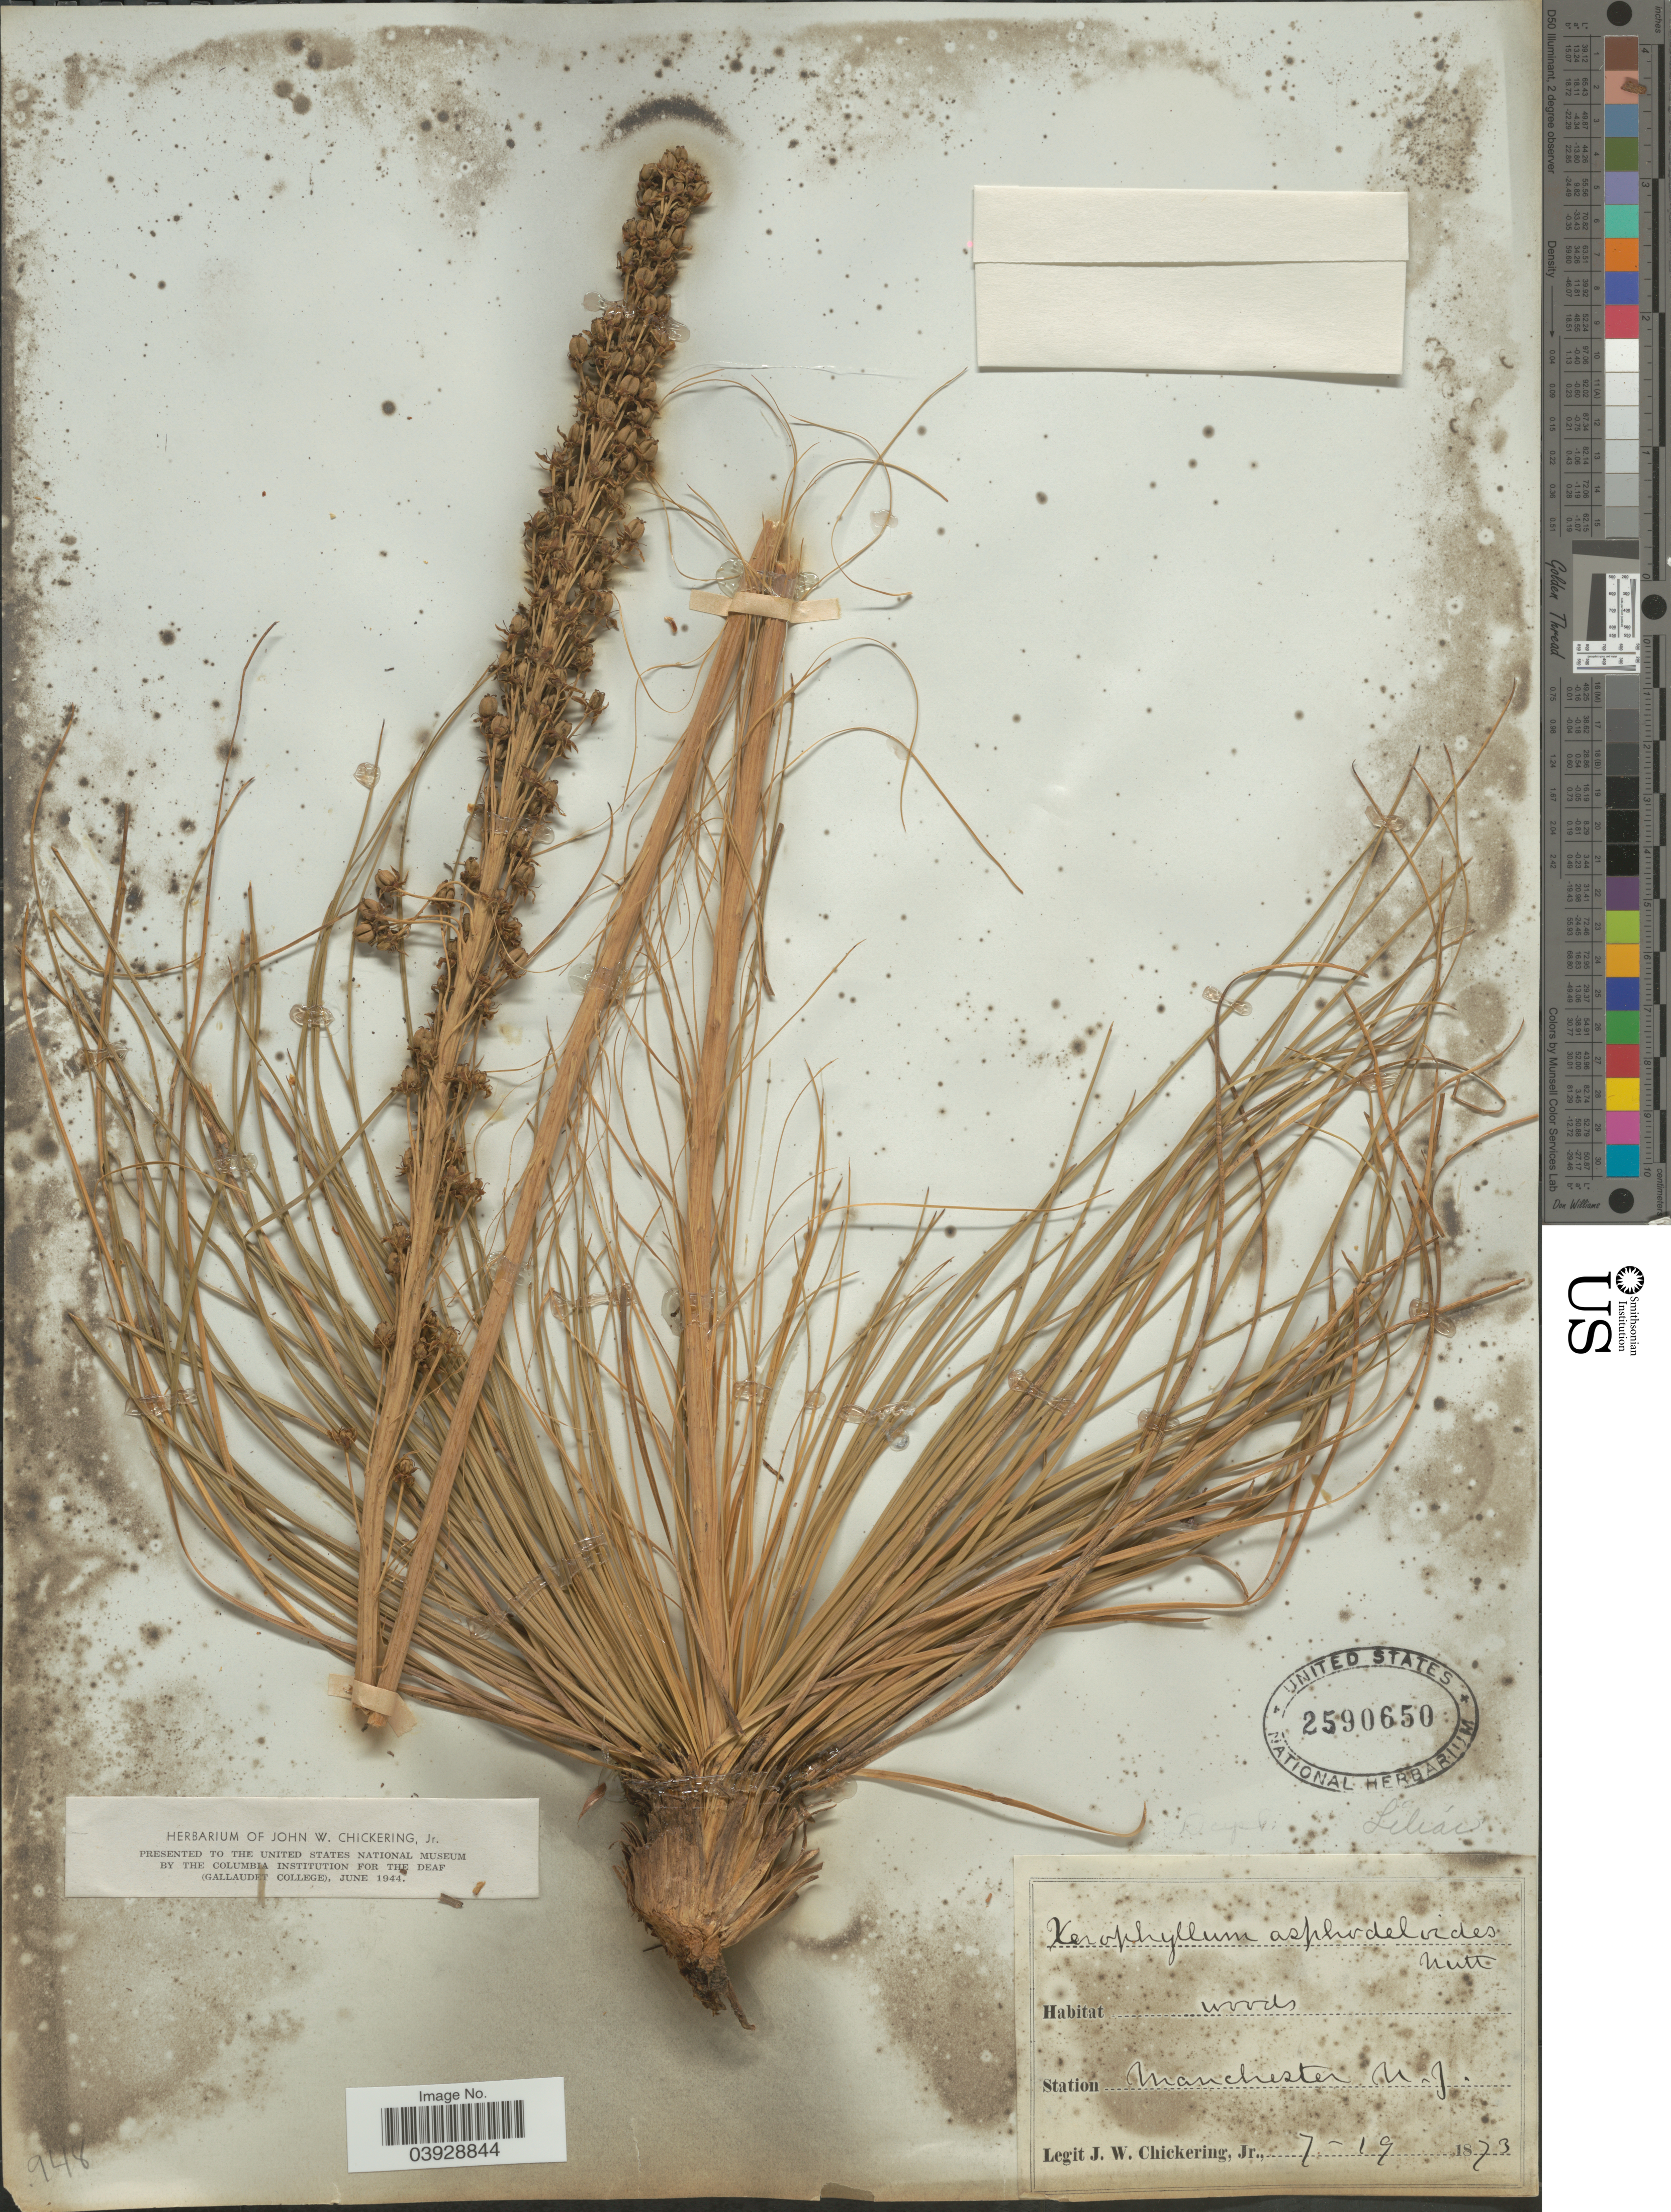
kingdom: Plantae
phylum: Tracheophyta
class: Liliopsida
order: Liliales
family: Melanthiaceae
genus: Xerophyllum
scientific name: Xerophyllum asphodeloides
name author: (L.) Nutt.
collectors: J. Chickering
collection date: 1873-07-19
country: United States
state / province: New Jersey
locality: Station Manchester.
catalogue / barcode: US 2590650